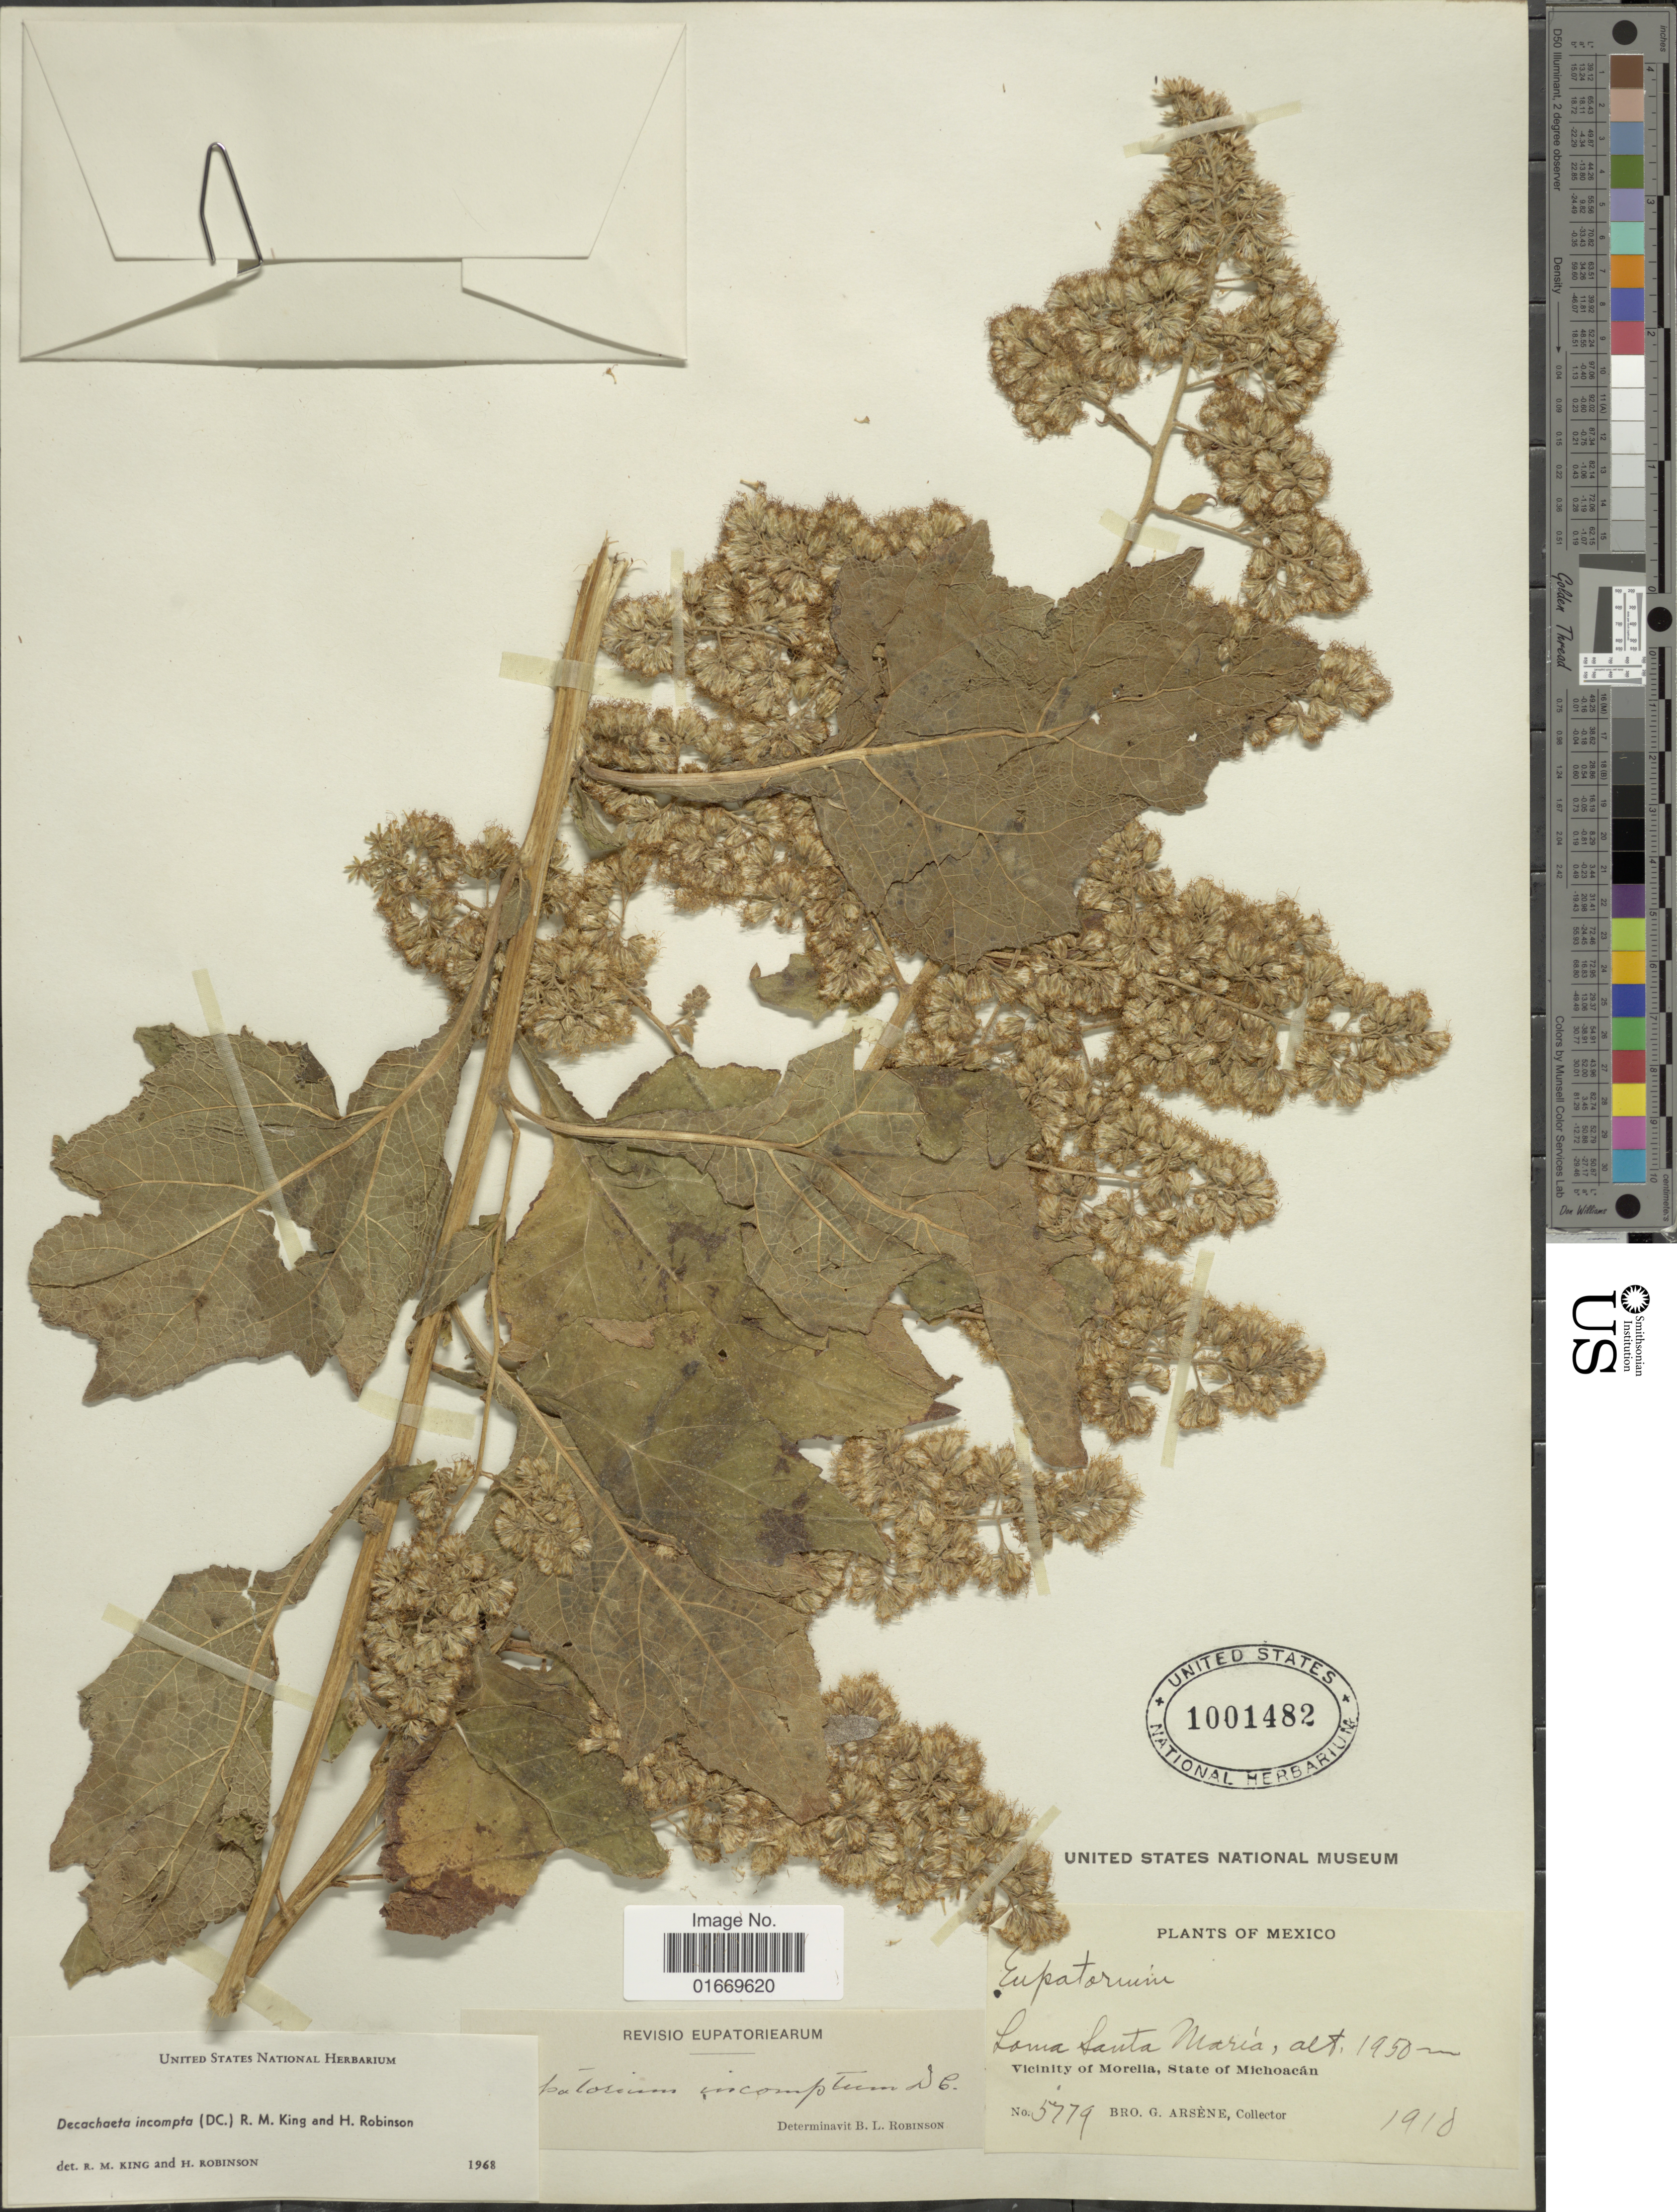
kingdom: Plantae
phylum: Tracheophyta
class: Magnoliopsida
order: Asterales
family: Asteraceae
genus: Decachaeta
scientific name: Decachaeta incompta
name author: (DC.) R.M. King & H. Rob.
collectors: Bro. G. Arsène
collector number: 5779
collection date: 1918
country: Mexico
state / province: Michoacán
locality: Loma Santa Maria. Vicinity of Morelia, State of Michoacán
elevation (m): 1950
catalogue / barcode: US 1001482